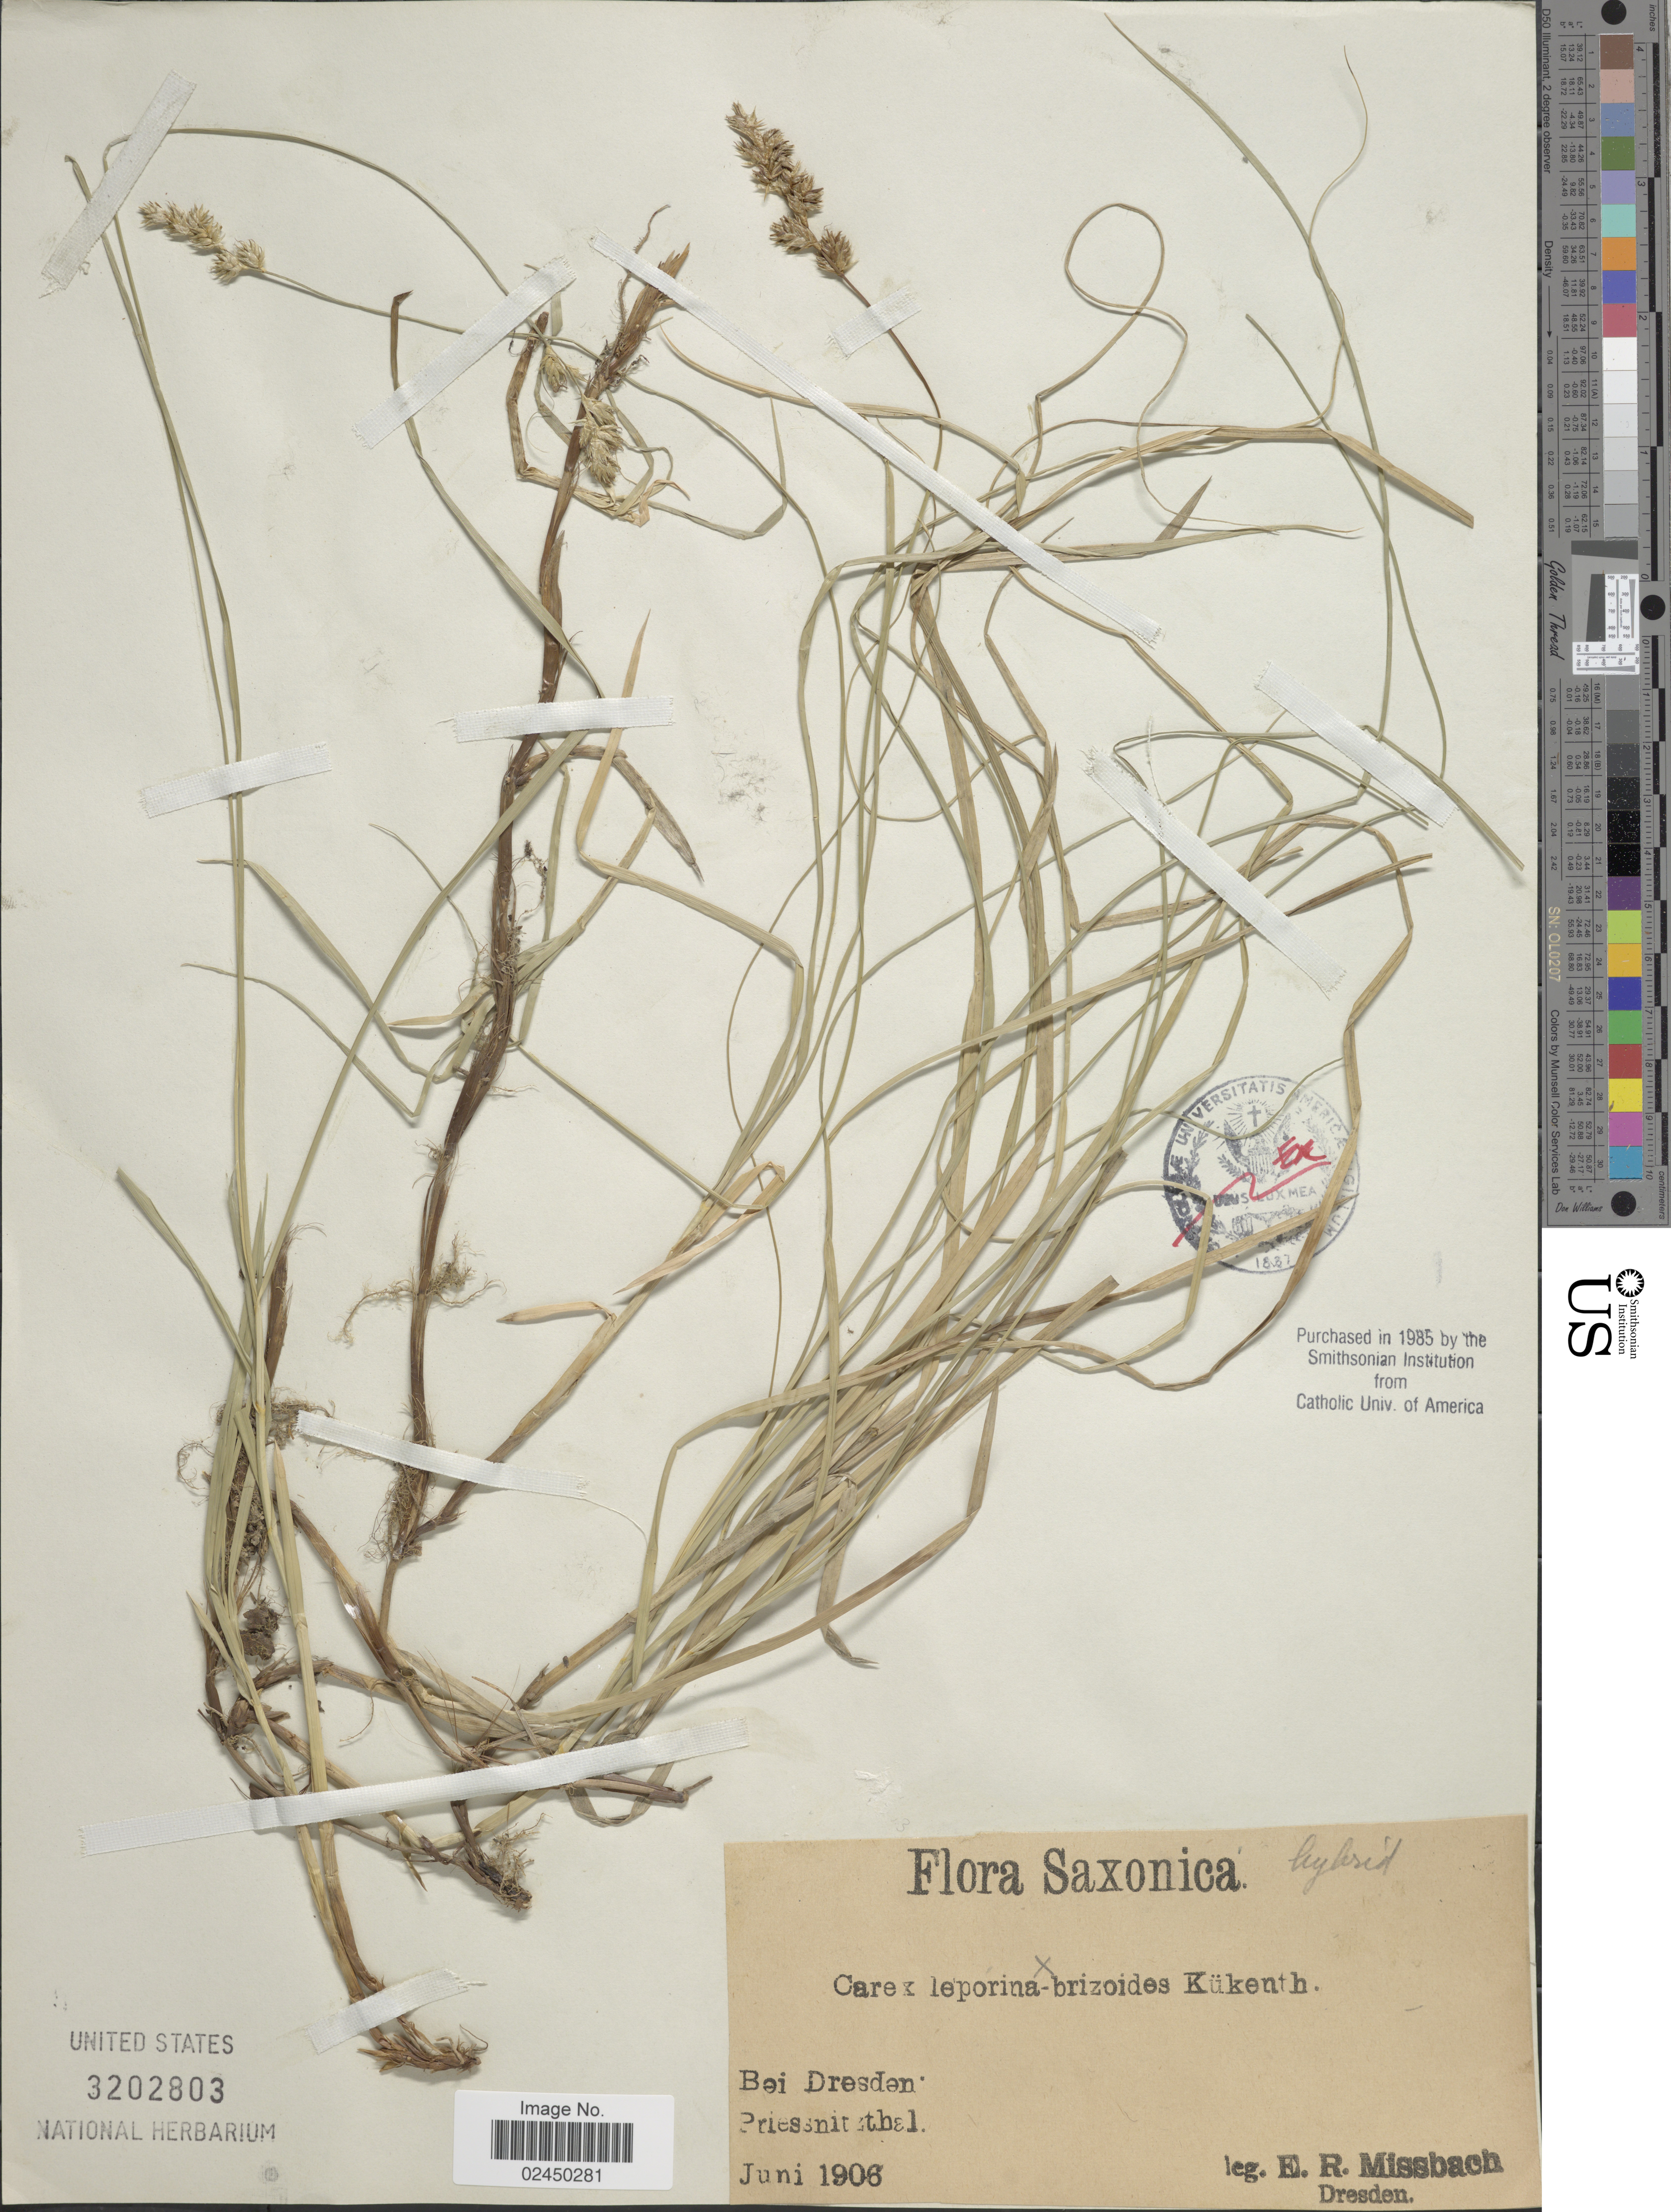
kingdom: Plantae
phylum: Tracheophyta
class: Liliopsida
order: Poales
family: Cyperaceae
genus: Carex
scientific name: Carex leporina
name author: L.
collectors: E. Missbach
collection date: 1906-06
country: Germany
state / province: Sachsen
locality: Saxonica, Bei Dresden,Priessnitz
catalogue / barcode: US 3202803